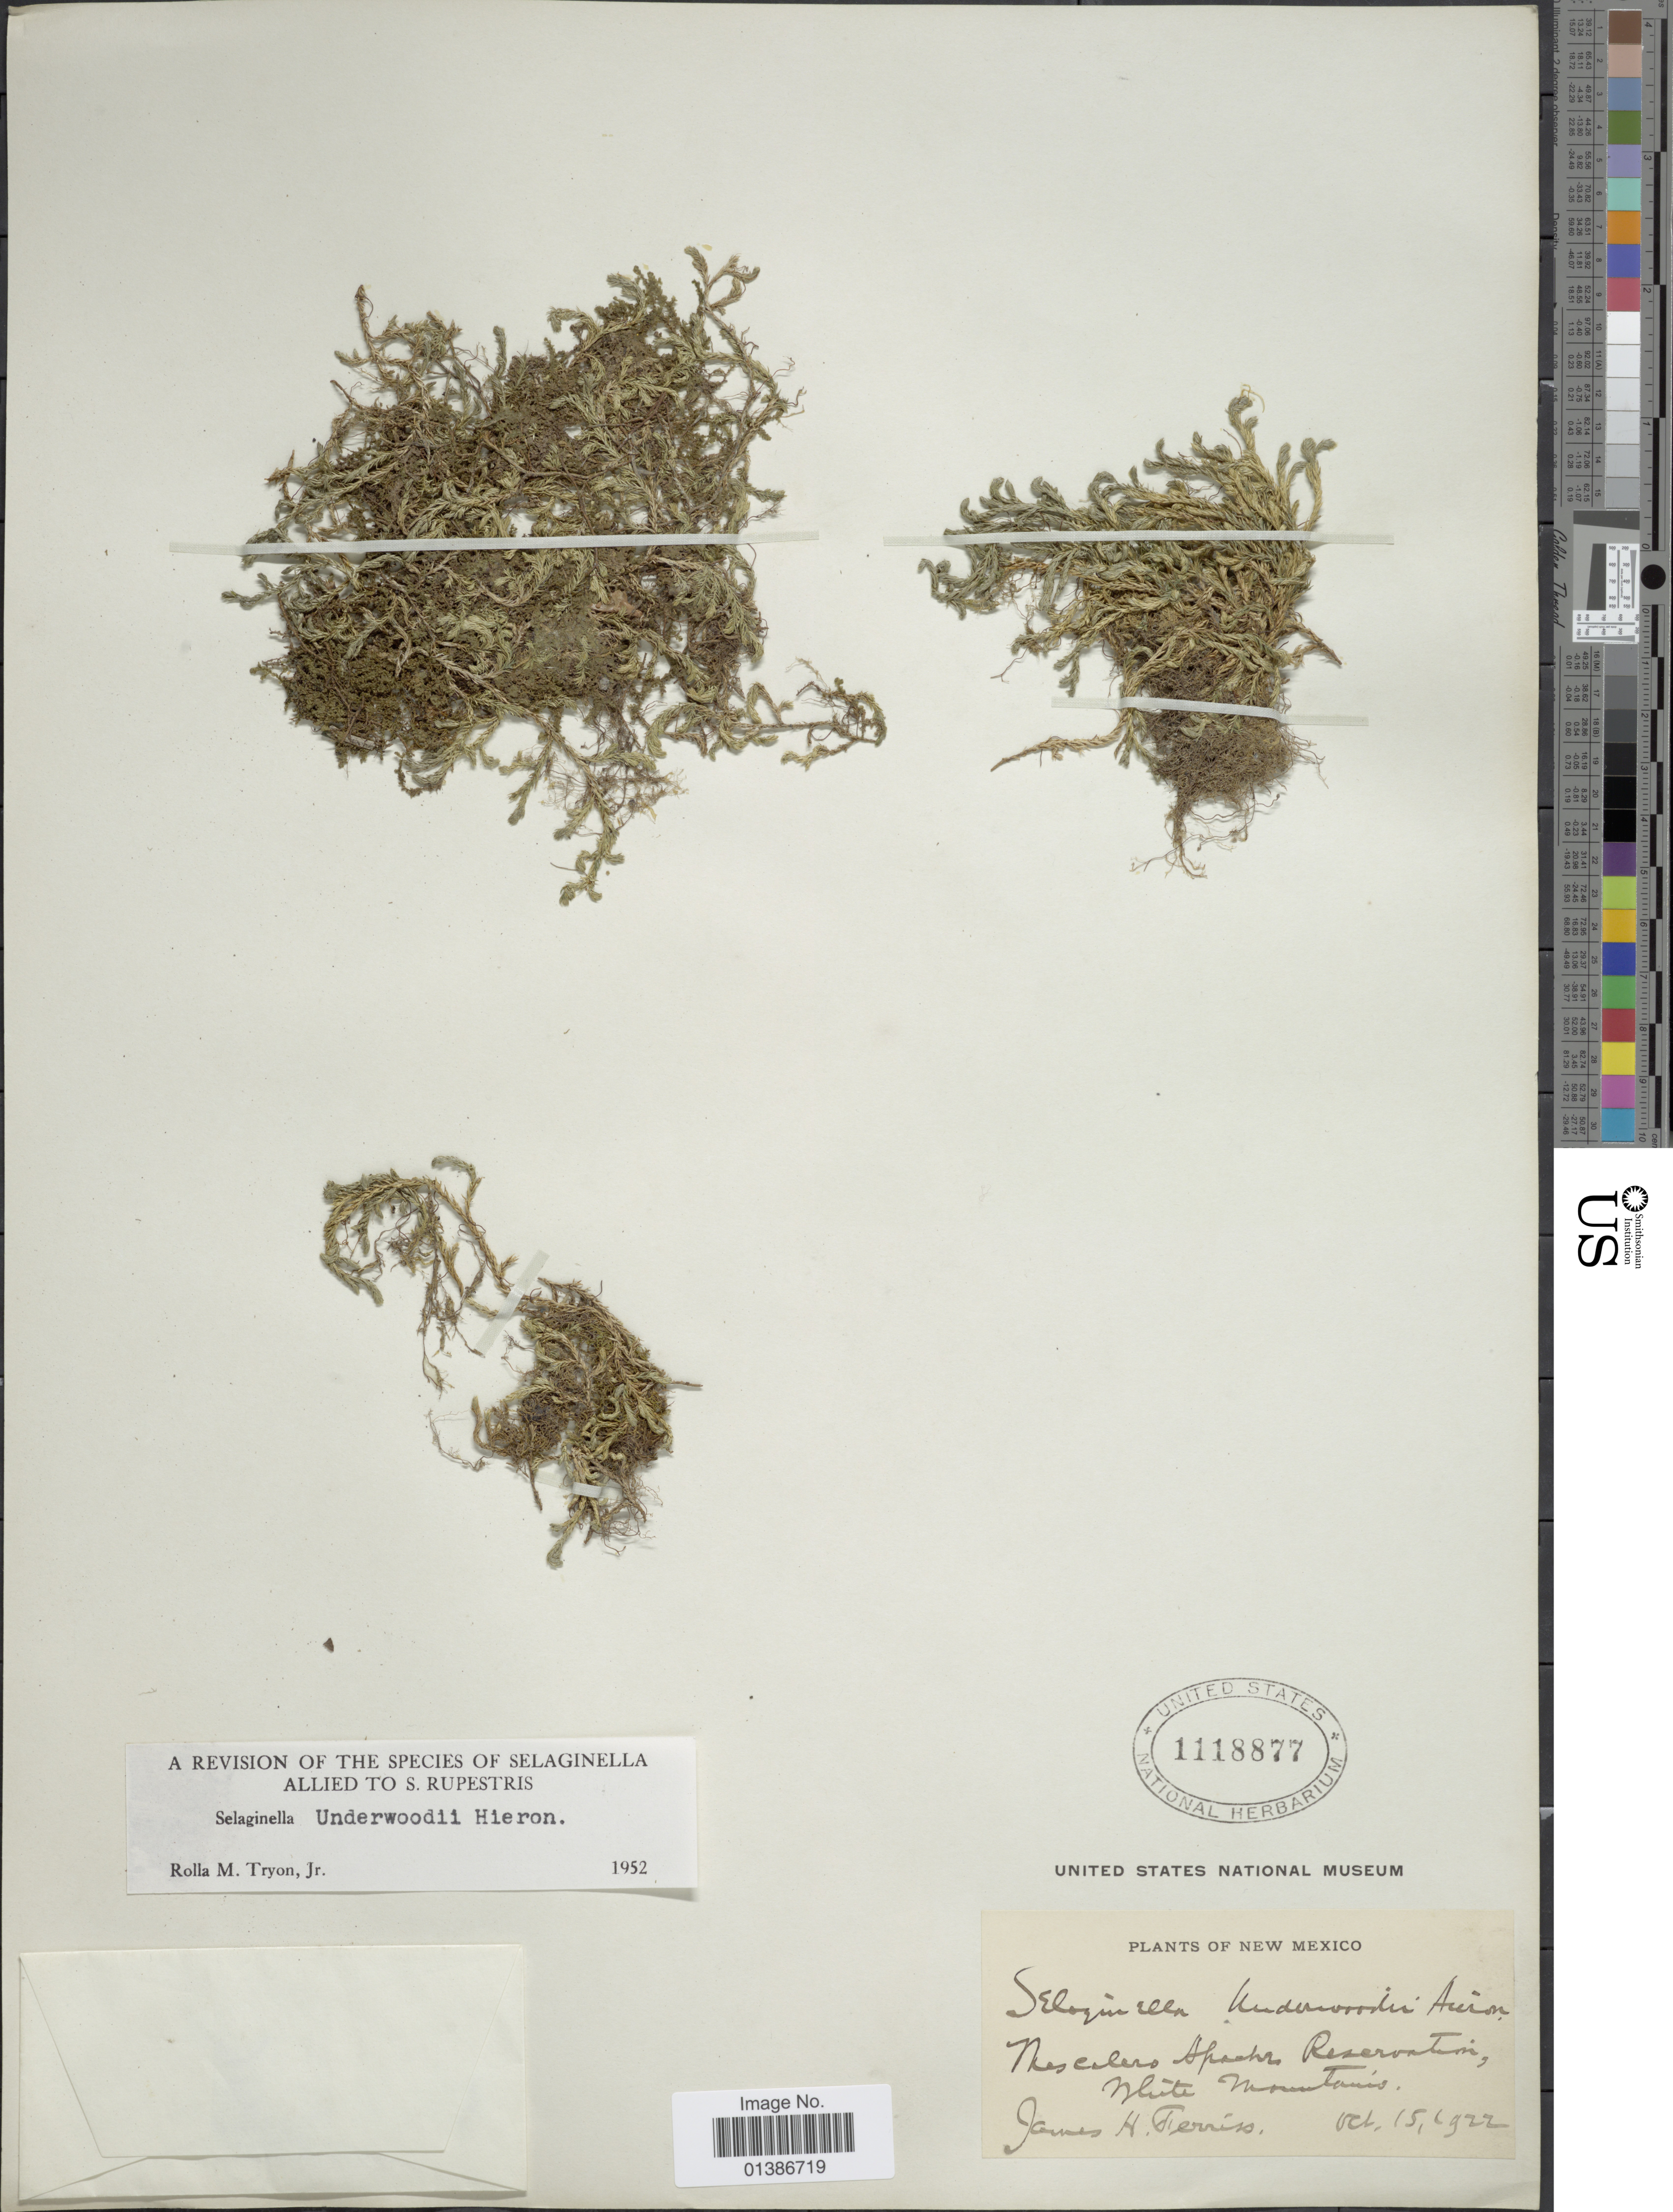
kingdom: Plantae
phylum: Tracheophyta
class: Lycopodiopsida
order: Selaginellales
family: Selaginellaceae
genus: Selaginella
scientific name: Selaginella underwoodii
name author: Hieron.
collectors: J. Ferriss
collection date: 1922-10-15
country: United States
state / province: New Mexico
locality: Mescalero Apache Reservation, White Mountains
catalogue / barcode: US 1118877